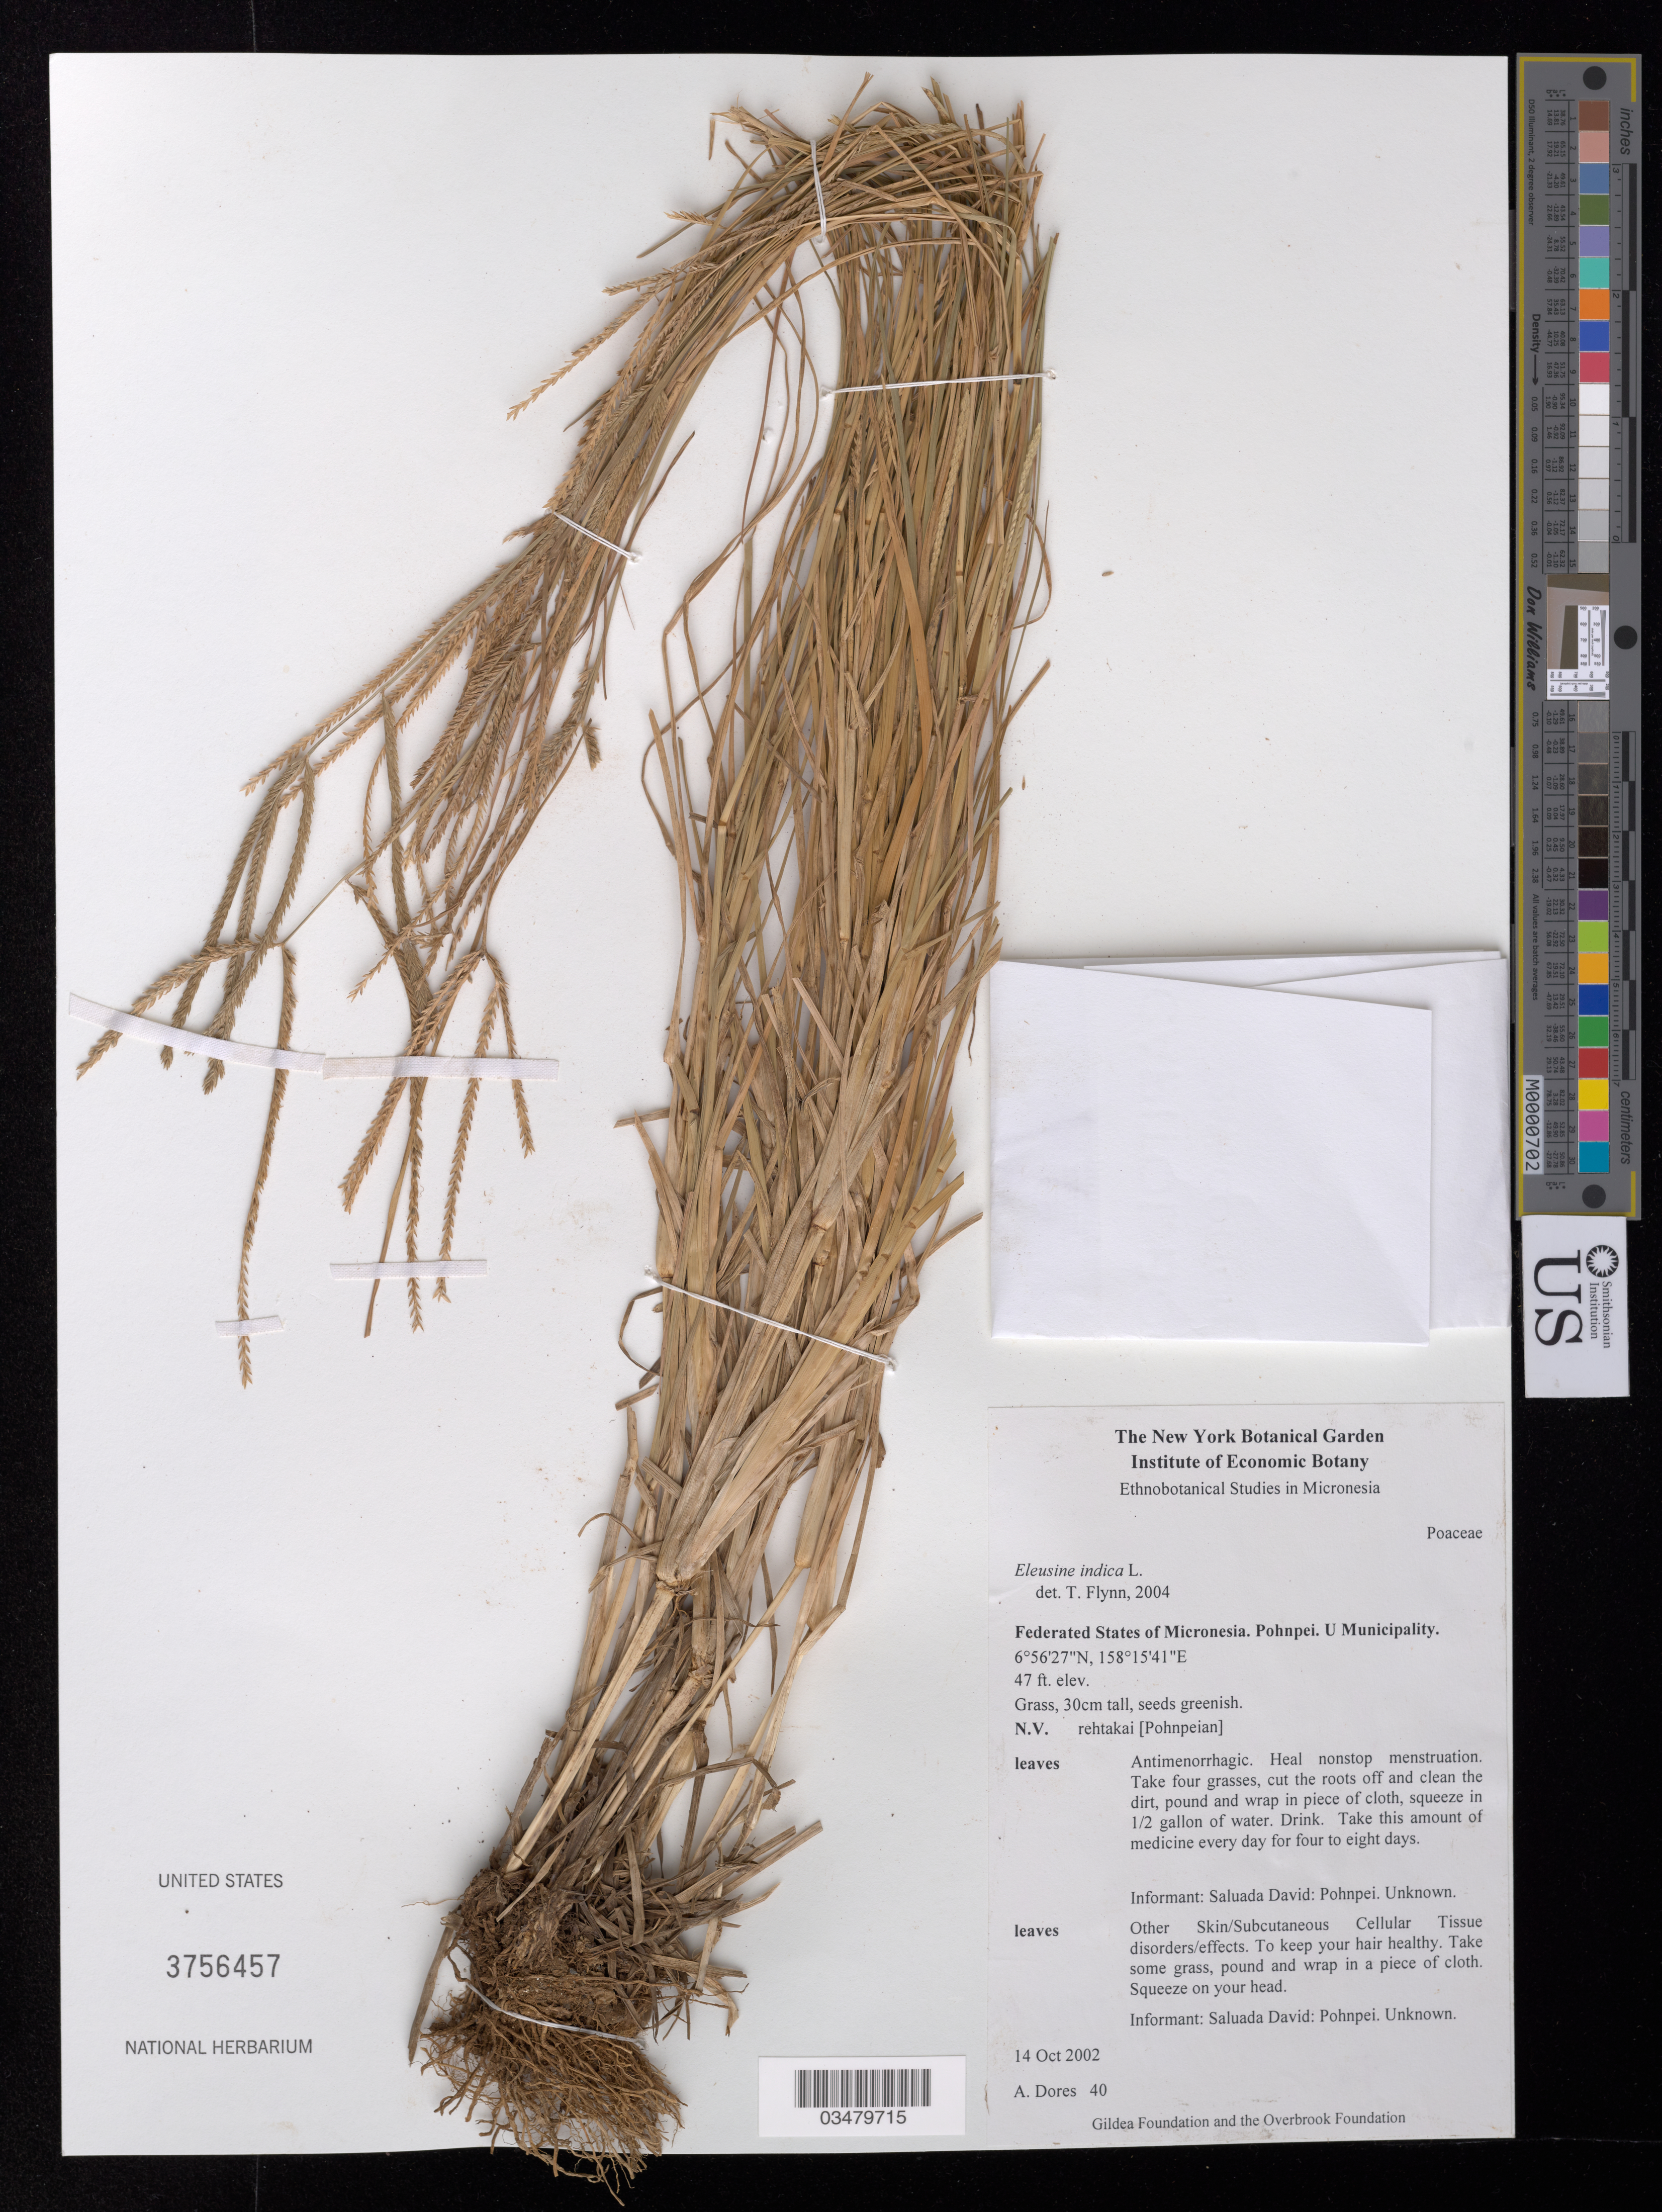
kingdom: Plantae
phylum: Tracheophyta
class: Liliopsida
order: Poales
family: Poaceae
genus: Eleusine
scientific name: Eleusine indica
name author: (L.) Gaertn.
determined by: Flynn, T. W.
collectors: A. Dores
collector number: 40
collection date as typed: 14 Oct 2002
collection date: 2002-10-14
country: Micronesia, Federated States of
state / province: Pohnpei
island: Pohnpei [Ponape]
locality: U Municipality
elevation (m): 14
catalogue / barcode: US 3756457